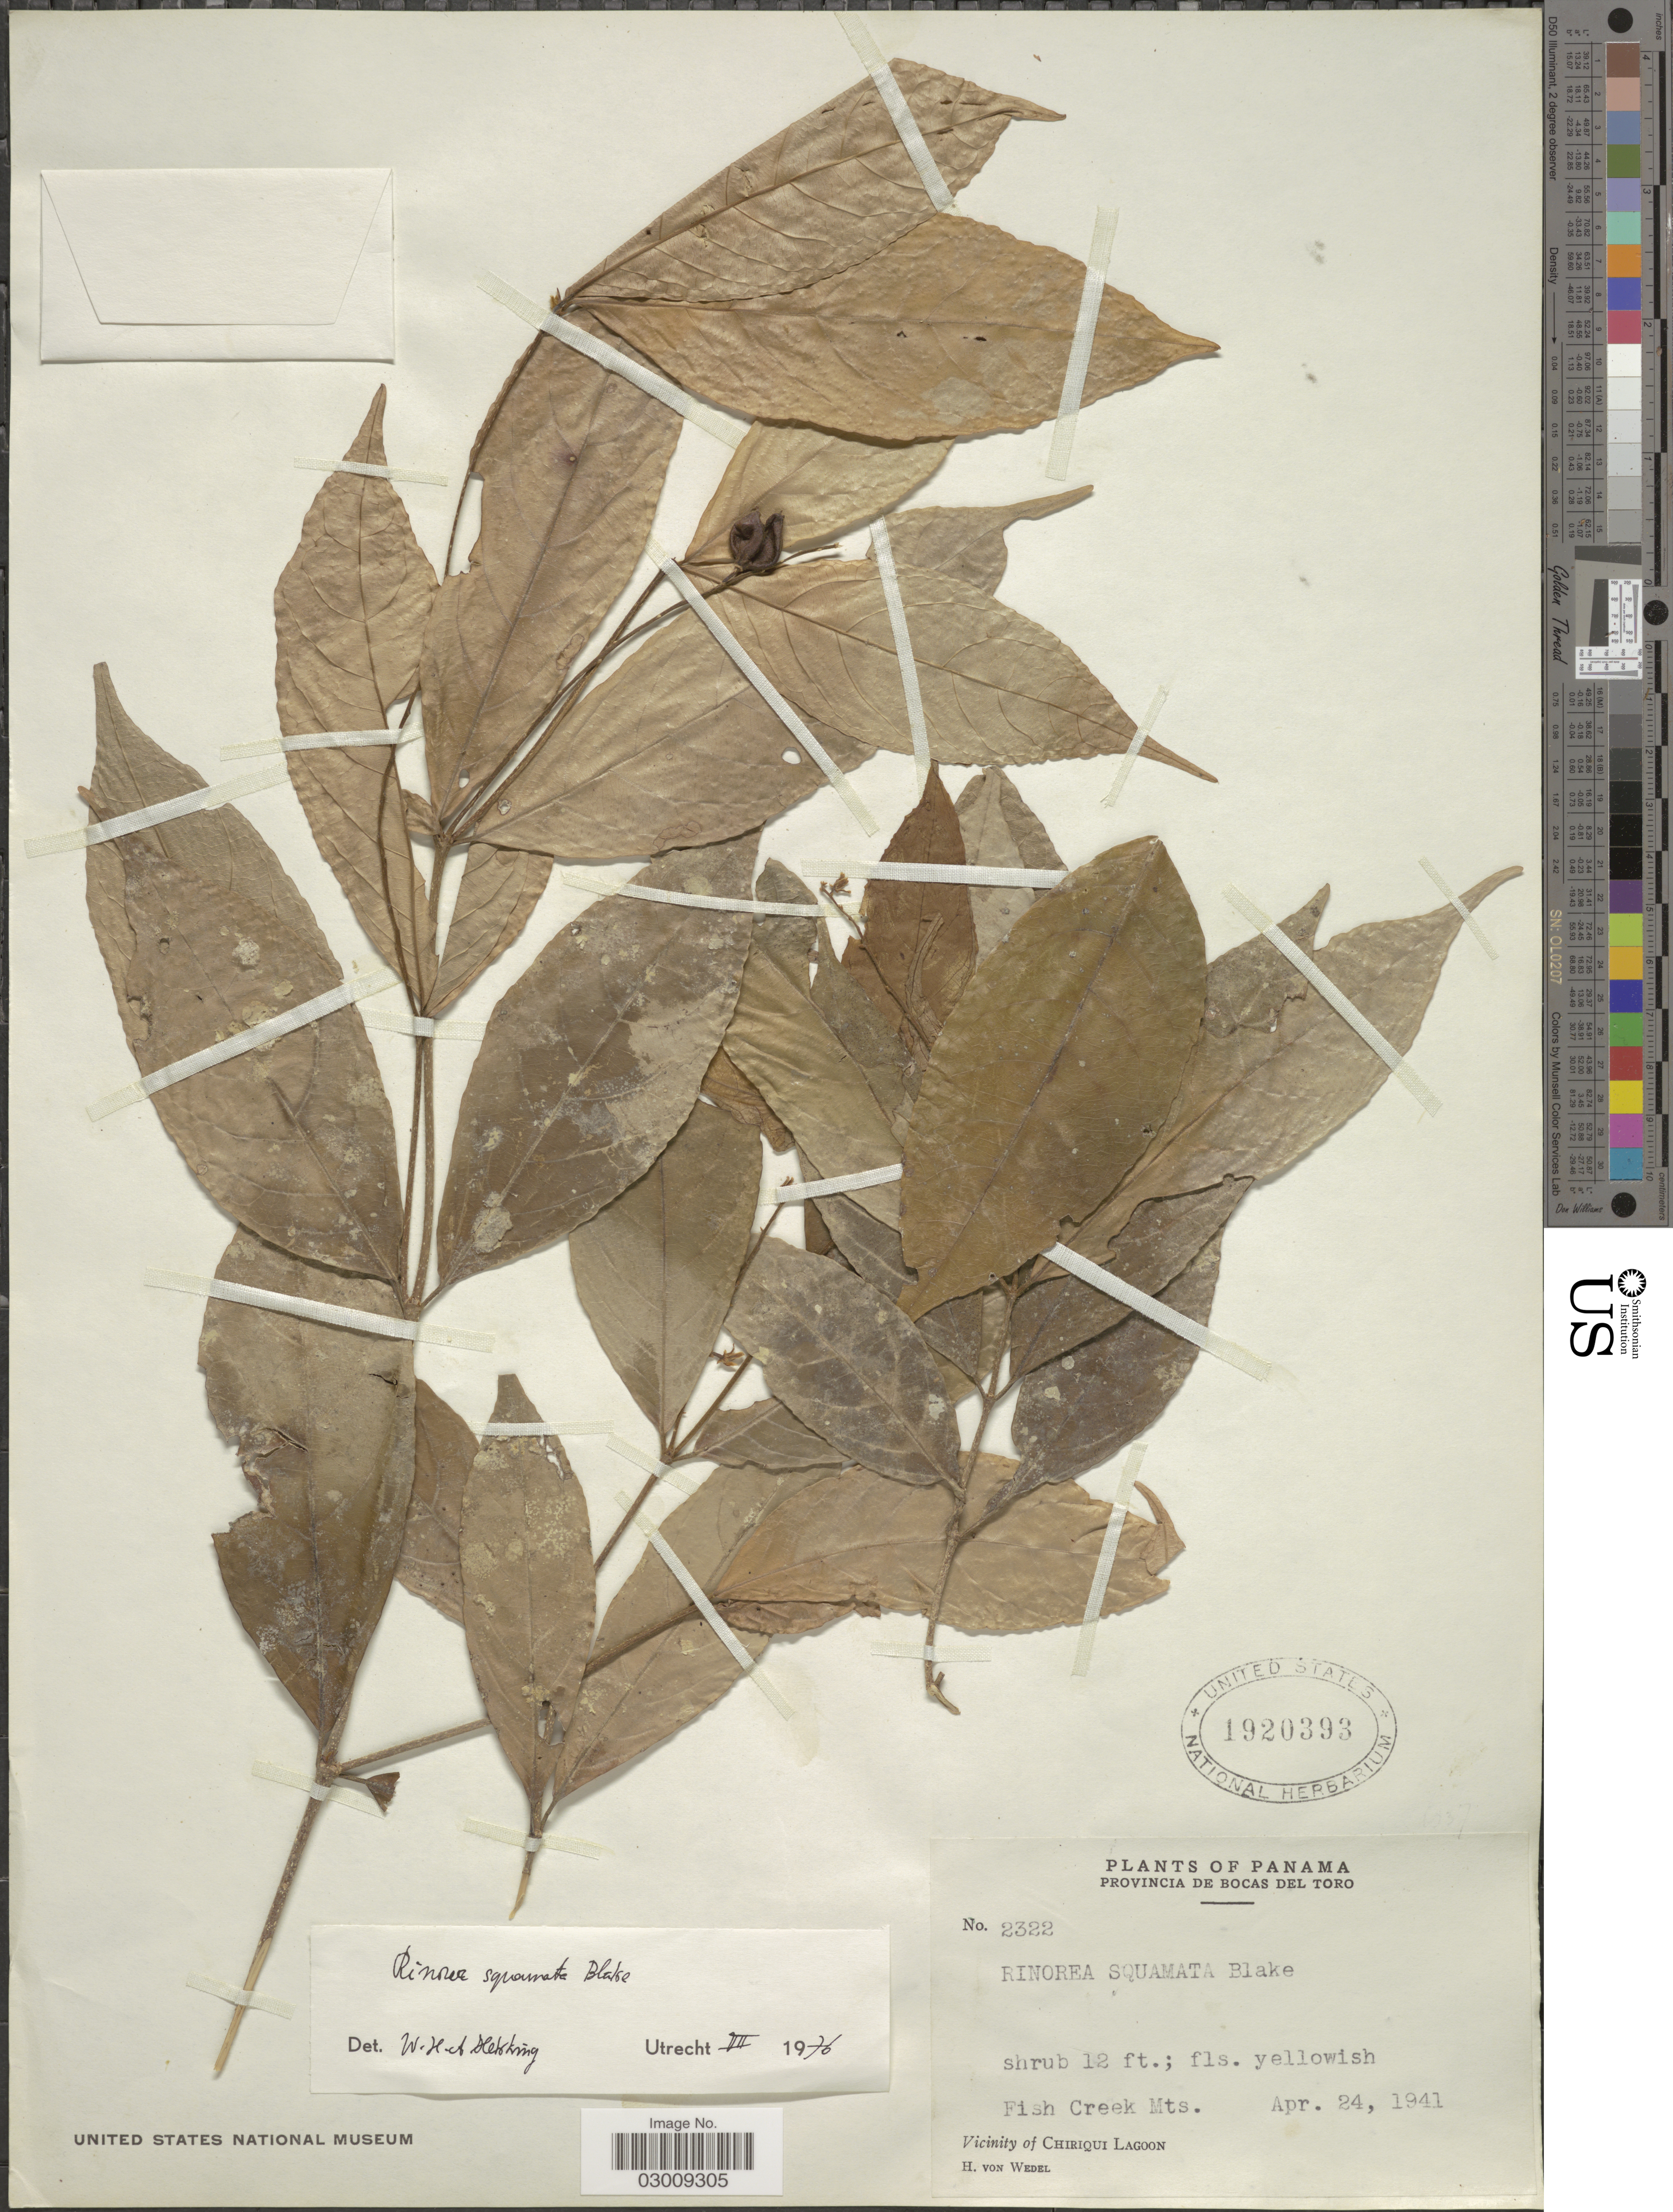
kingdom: Plantae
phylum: Tracheophyta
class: Magnoliopsida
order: Malpighiales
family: Violaceae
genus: Rinorea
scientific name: Rinorea squamata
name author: S.F. Blake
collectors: H. von Wedel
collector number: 2322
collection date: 1941-04-24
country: Panama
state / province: Bocas del Toro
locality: Fish Creek Mts. Vicinity of Chiriqui Lagoon.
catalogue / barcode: US 1920393